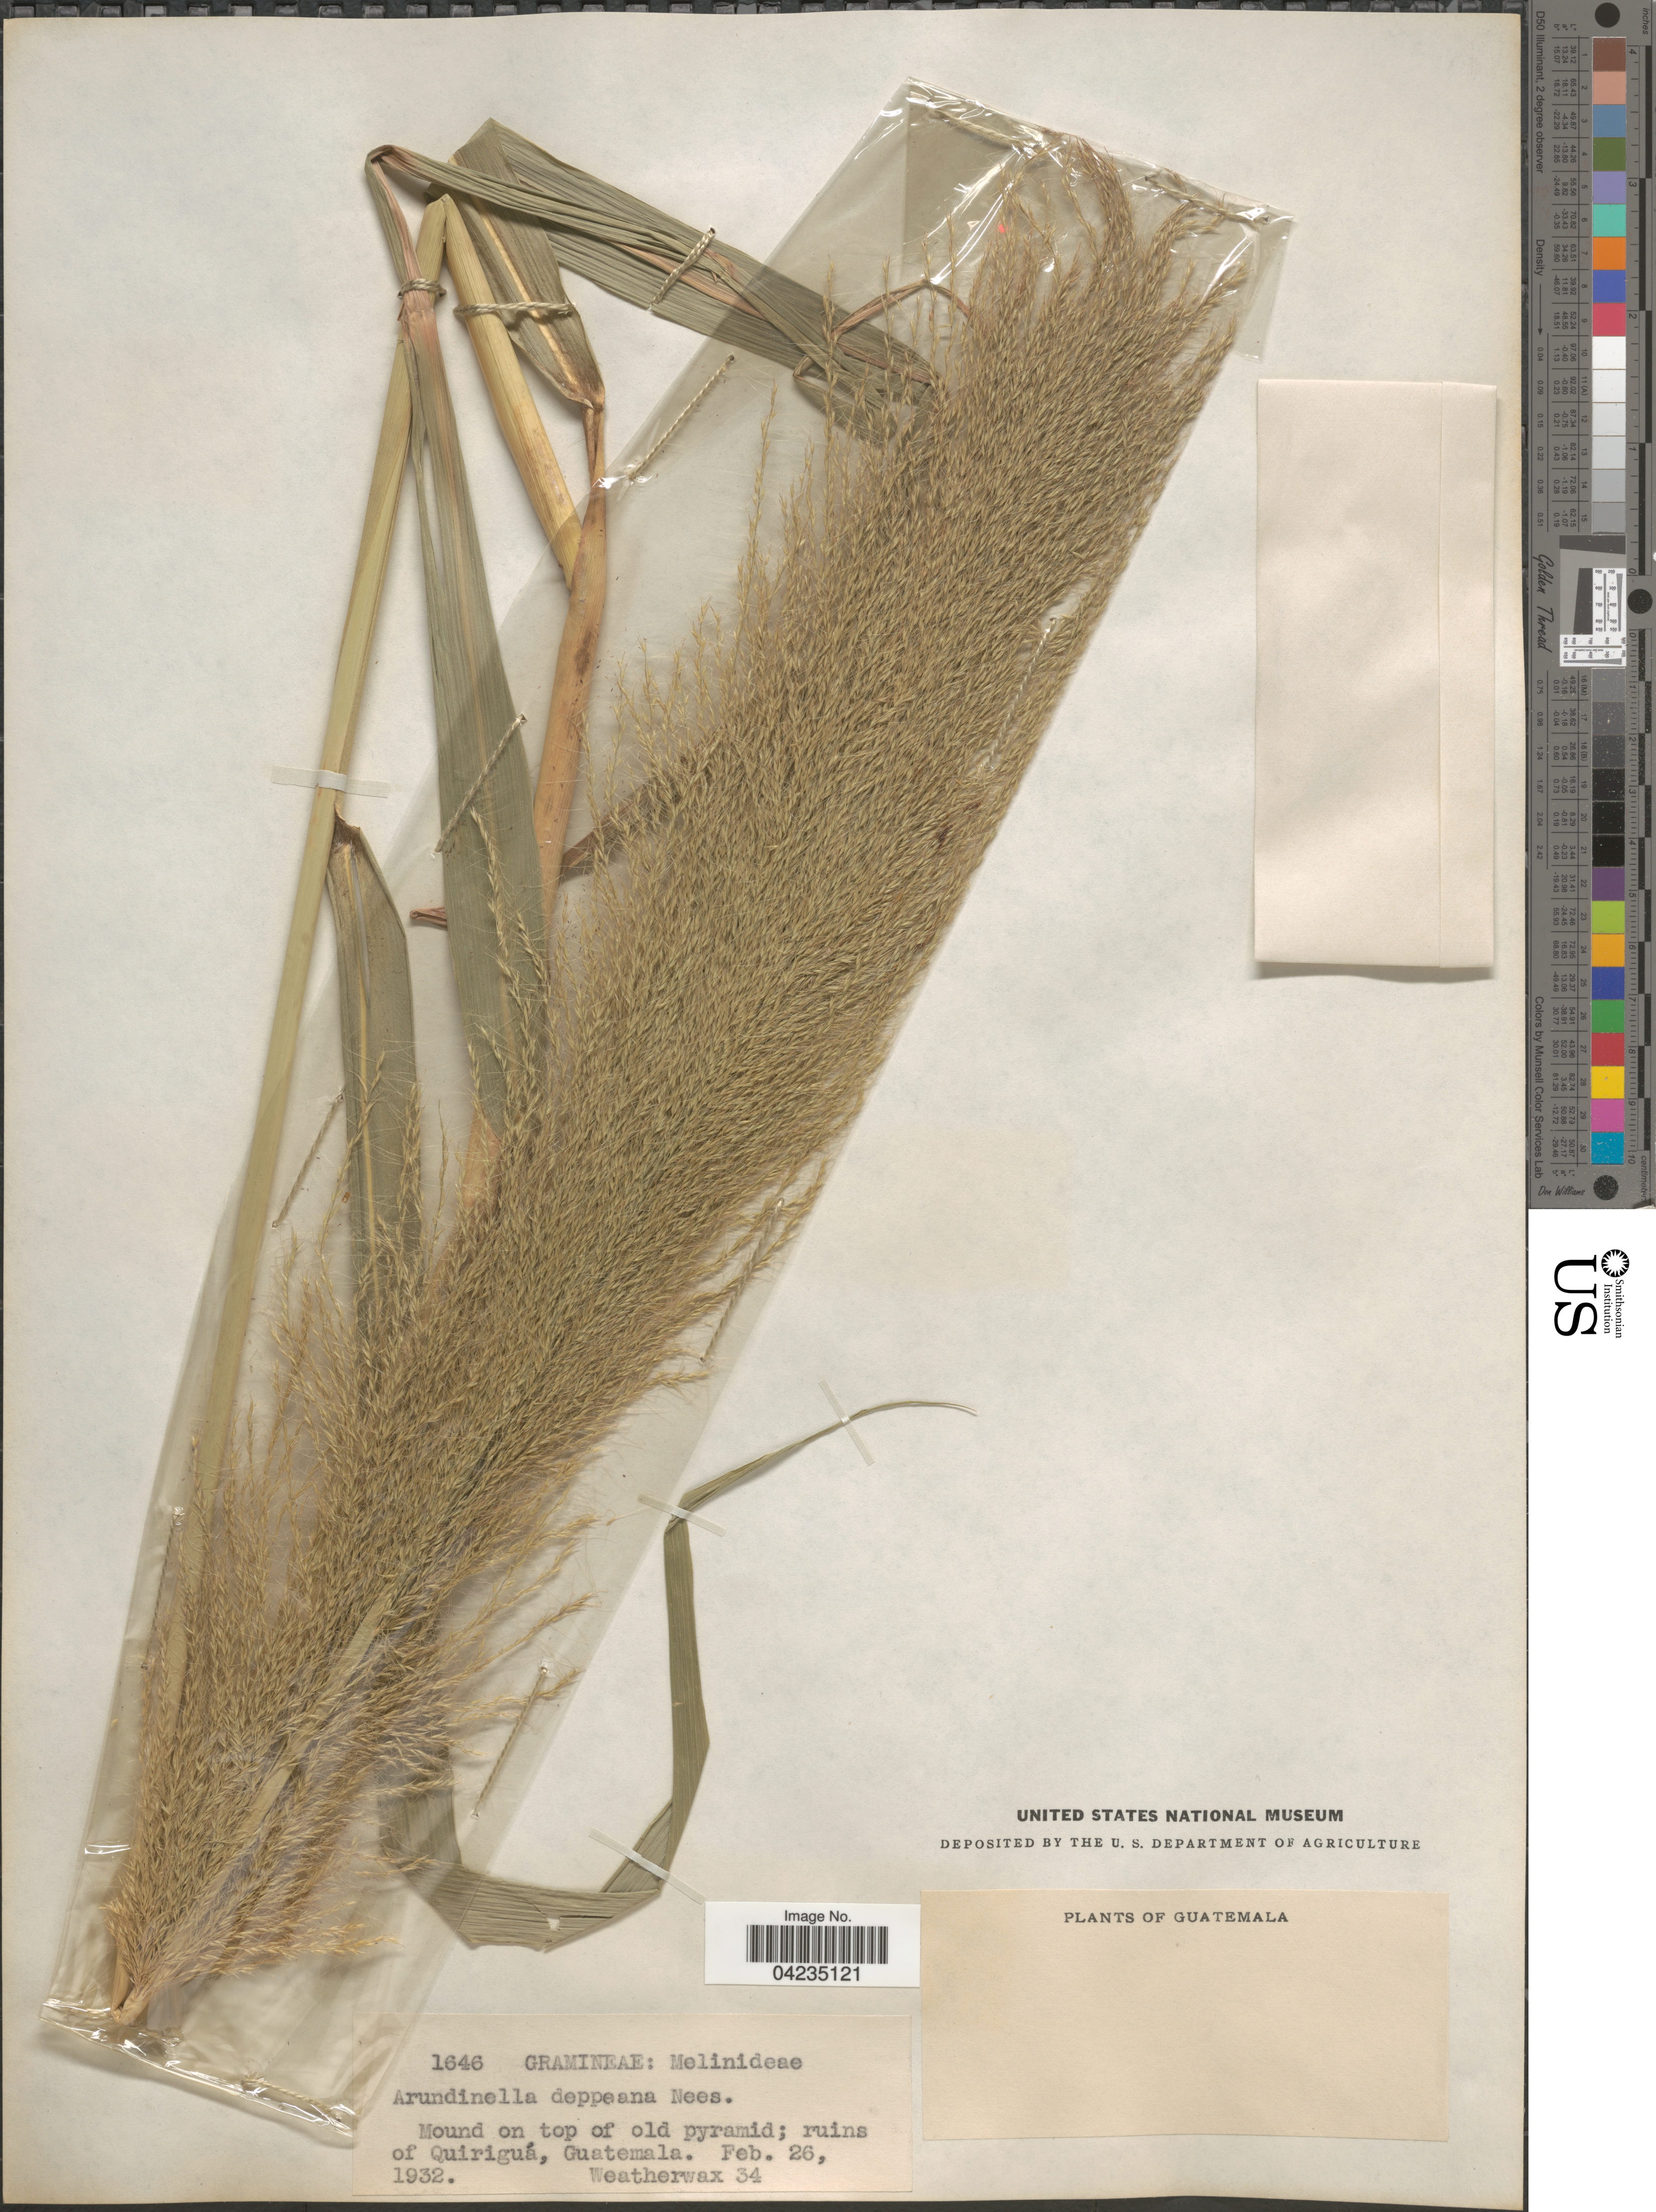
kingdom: Plantae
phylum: Tracheophyta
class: Liliopsida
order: Poales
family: Poaceae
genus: Arundinella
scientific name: Arundinella deppeana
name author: Nees ex Steud.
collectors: -. Weatherwax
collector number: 34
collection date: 1932-02-26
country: Guatemala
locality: Mound on top of old pyramid; ruins of Quiriguá.